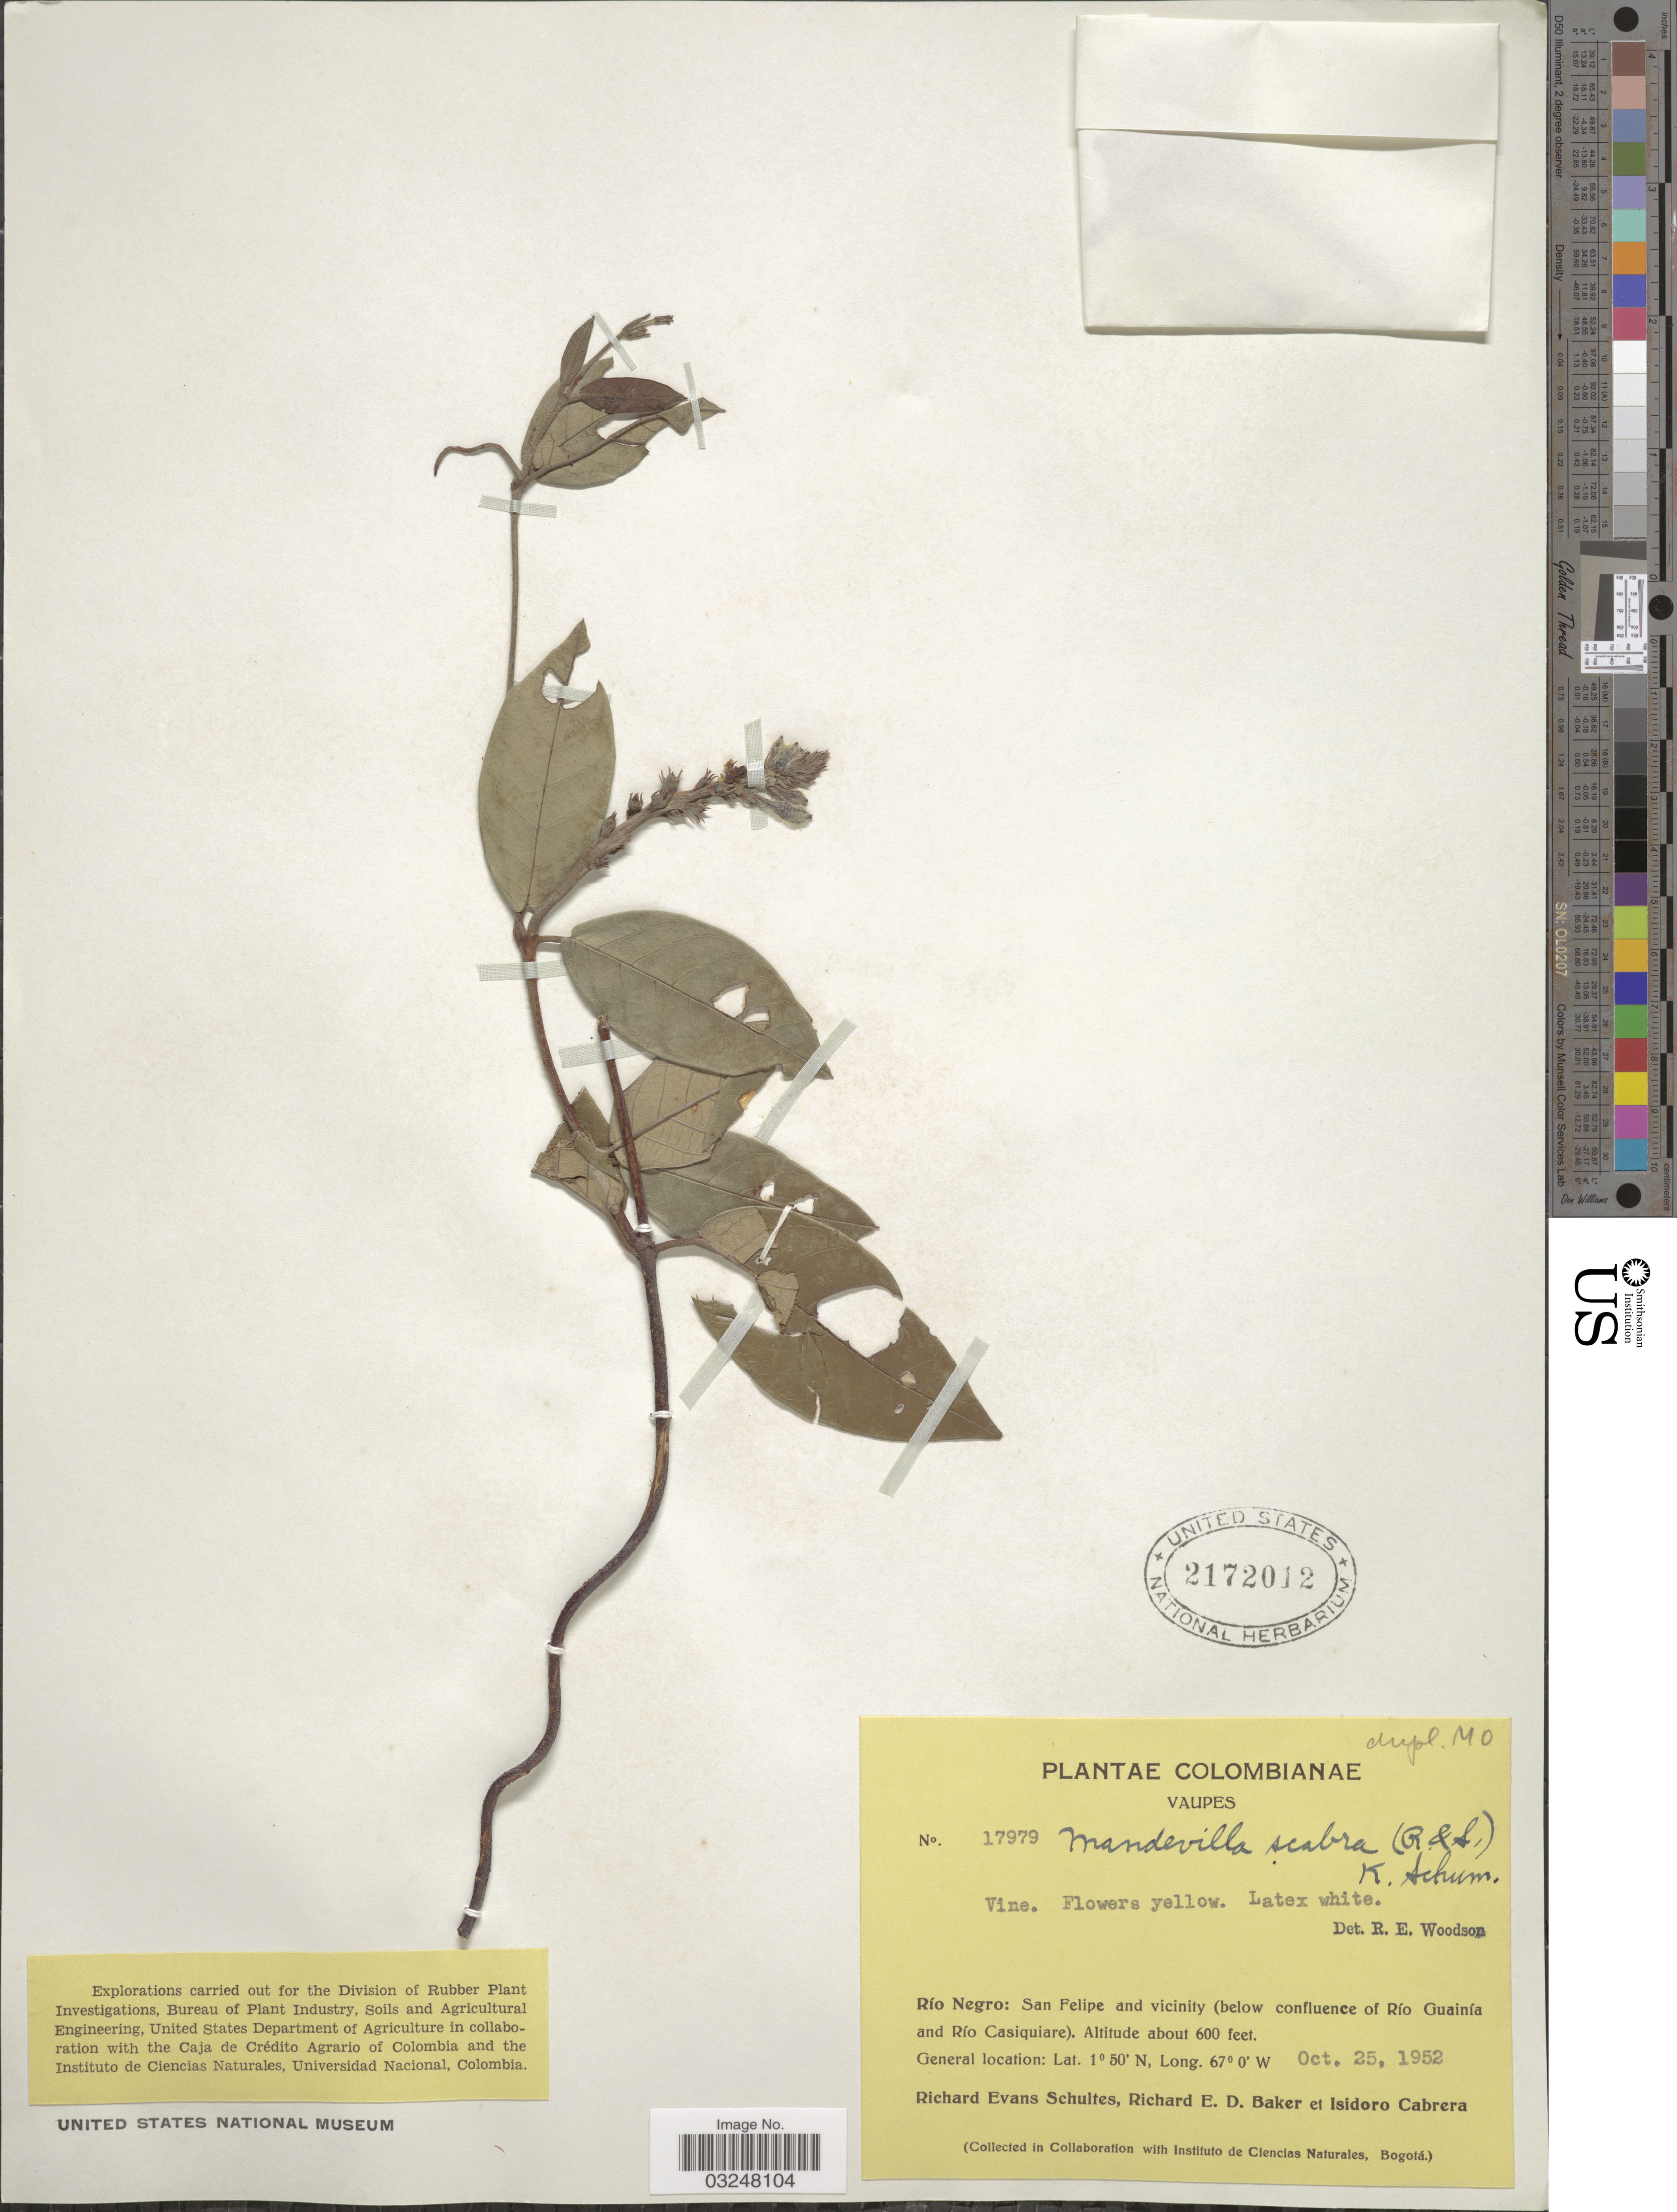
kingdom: Plantae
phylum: Tracheophyta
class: Magnoliopsida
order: Gentianales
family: Apocynaceae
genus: Mandevilla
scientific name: Mandevilla scabra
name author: (Hoffmanns. ex Roem. & Schult.) K. Schum.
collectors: R. E. Schultes & R. E. D. Baker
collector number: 17979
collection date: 1952-10-25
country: Colombia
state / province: Vaupés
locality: Río Negro: San Felipe and vicinity (below confluence of Río Guainía and Río Casiquiare).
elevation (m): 183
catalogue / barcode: US 2172012